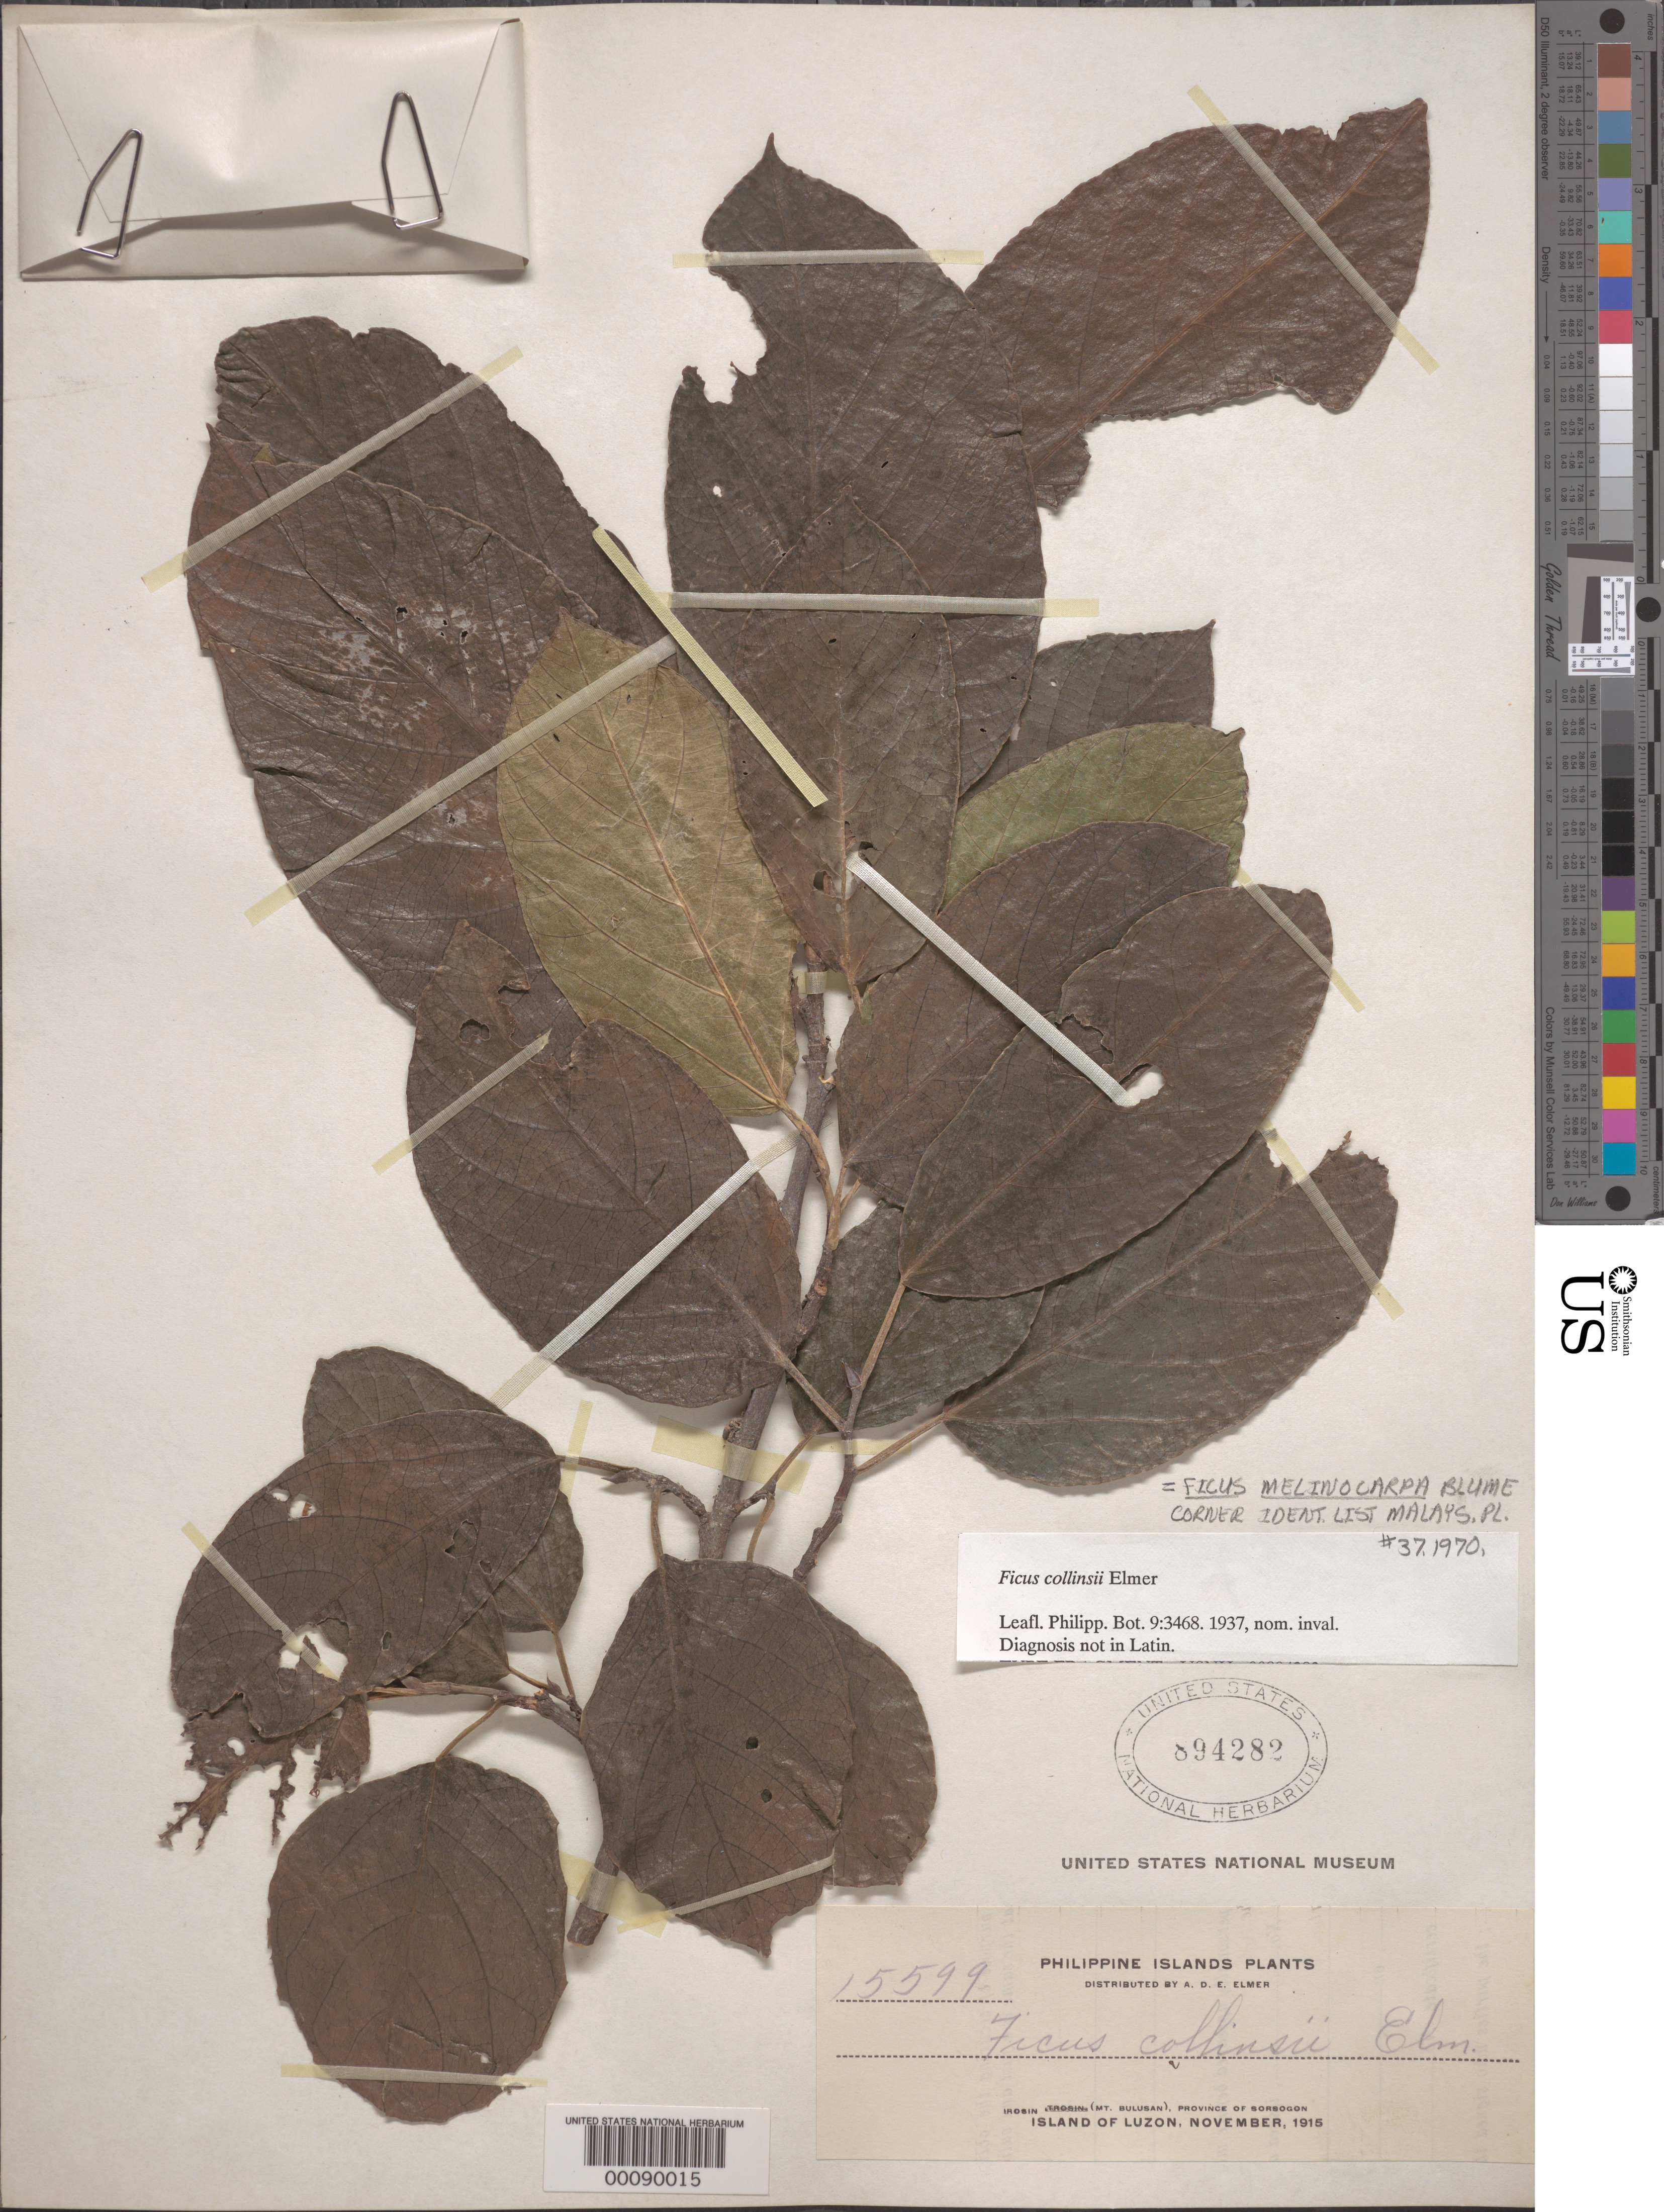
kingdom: Plantae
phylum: Tracheophyta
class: Magnoliopsida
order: Rosales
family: Moraceae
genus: Ficus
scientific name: Ficus collinsii Elmer, nom. inval.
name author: Elmer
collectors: A. D. E. Elmer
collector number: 15599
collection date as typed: Nov 1915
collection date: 1915-11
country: Philippines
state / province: Bicol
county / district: Sorsogon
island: Luzon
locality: Irosin, Mt. Bulusan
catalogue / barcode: US 894282